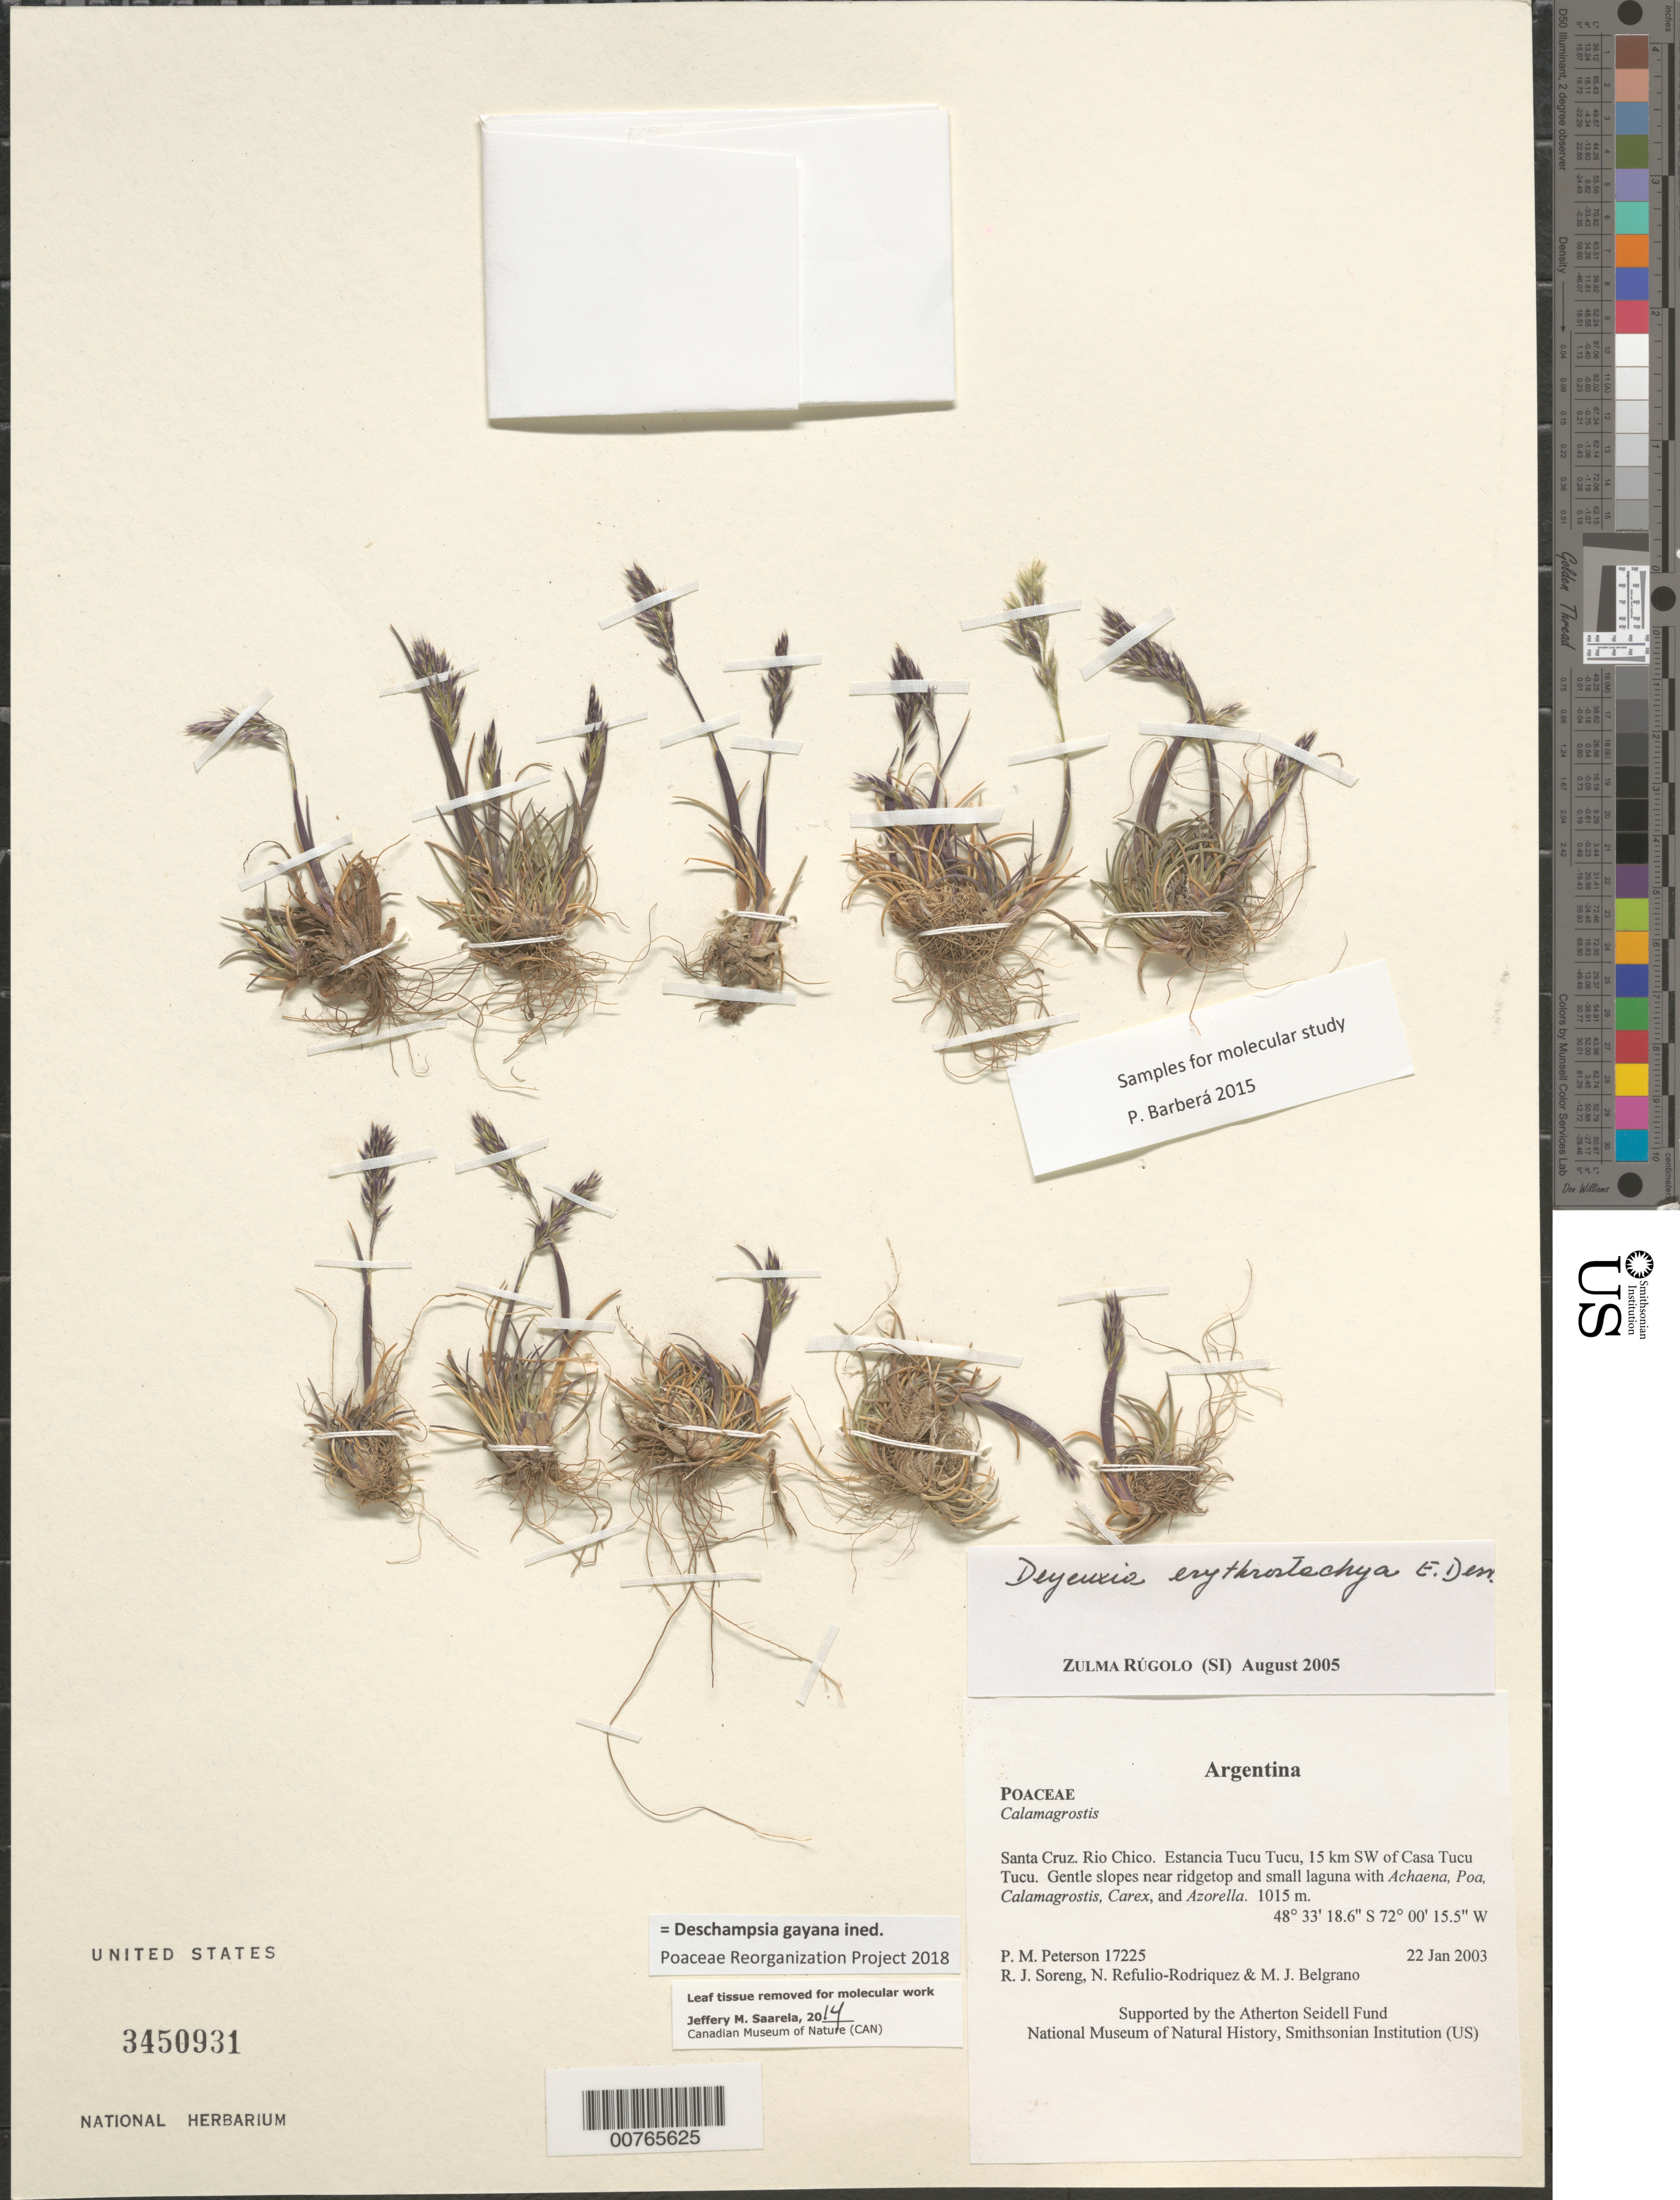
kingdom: Plantae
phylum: Tracheophyta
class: Liliopsida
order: Poales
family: Poaceae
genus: Deschampsia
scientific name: Deschampsia gayana ined.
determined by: Poaceae Reorganization Project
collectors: P. M. Peterson, R. J. Soreng, N. Refulio-Rodríguez & M. Belgrano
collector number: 17225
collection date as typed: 22 Jan 2003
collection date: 2003-01-22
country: Argentina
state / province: Santa Cruz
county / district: Rio Chico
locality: Estancia Tucu Tucu, 15 km SW of Casa Tucu Tucu. Gentle slopes near ridgetop and small laguna with Achaena, Poa, Calamagrostis, Carex, and Azorella.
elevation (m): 1015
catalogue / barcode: US 3450931